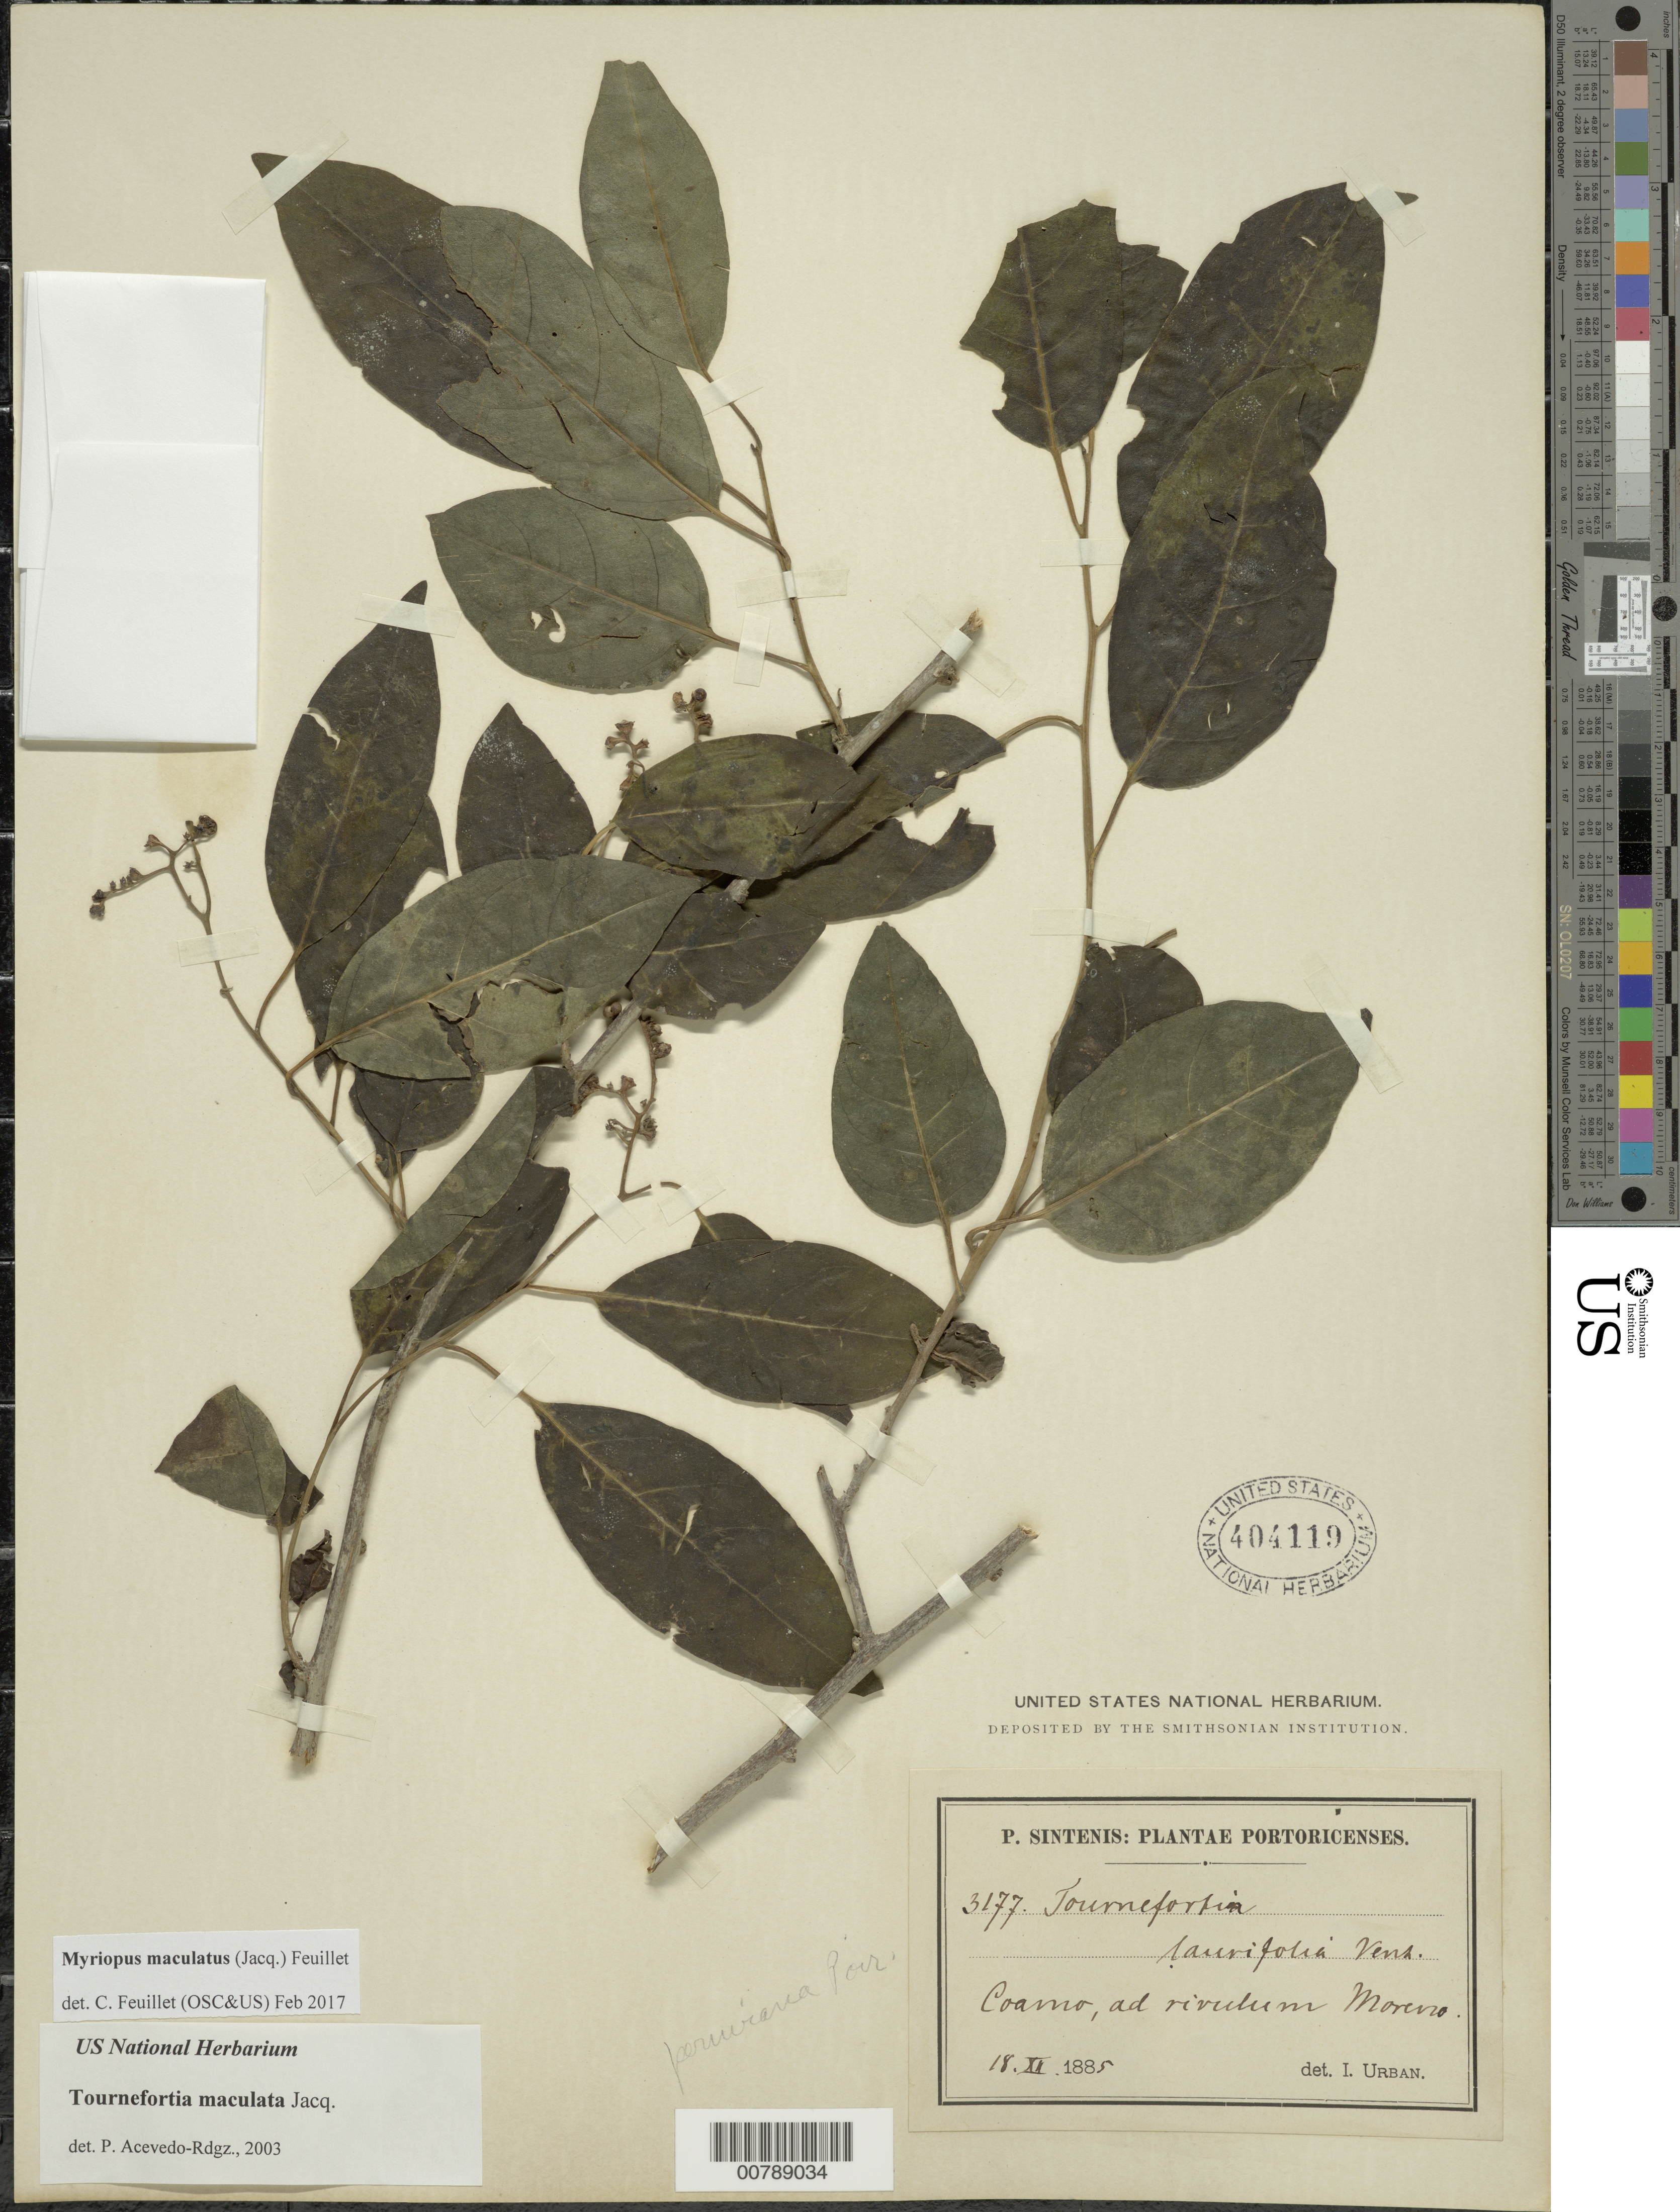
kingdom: Plantae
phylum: Tracheophyta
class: Magnoliopsida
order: Boraginales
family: Heliotropiaceae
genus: Myriopus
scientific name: Myriopus maculatus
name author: (Jacq.) Feuillet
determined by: Feuillet, C.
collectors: P. Sintenis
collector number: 3177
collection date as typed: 18 Dec 1885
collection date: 1885-12-18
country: Puerto Rico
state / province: Coamo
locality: Coamo, ad rivulum Moreno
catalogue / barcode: US 404119